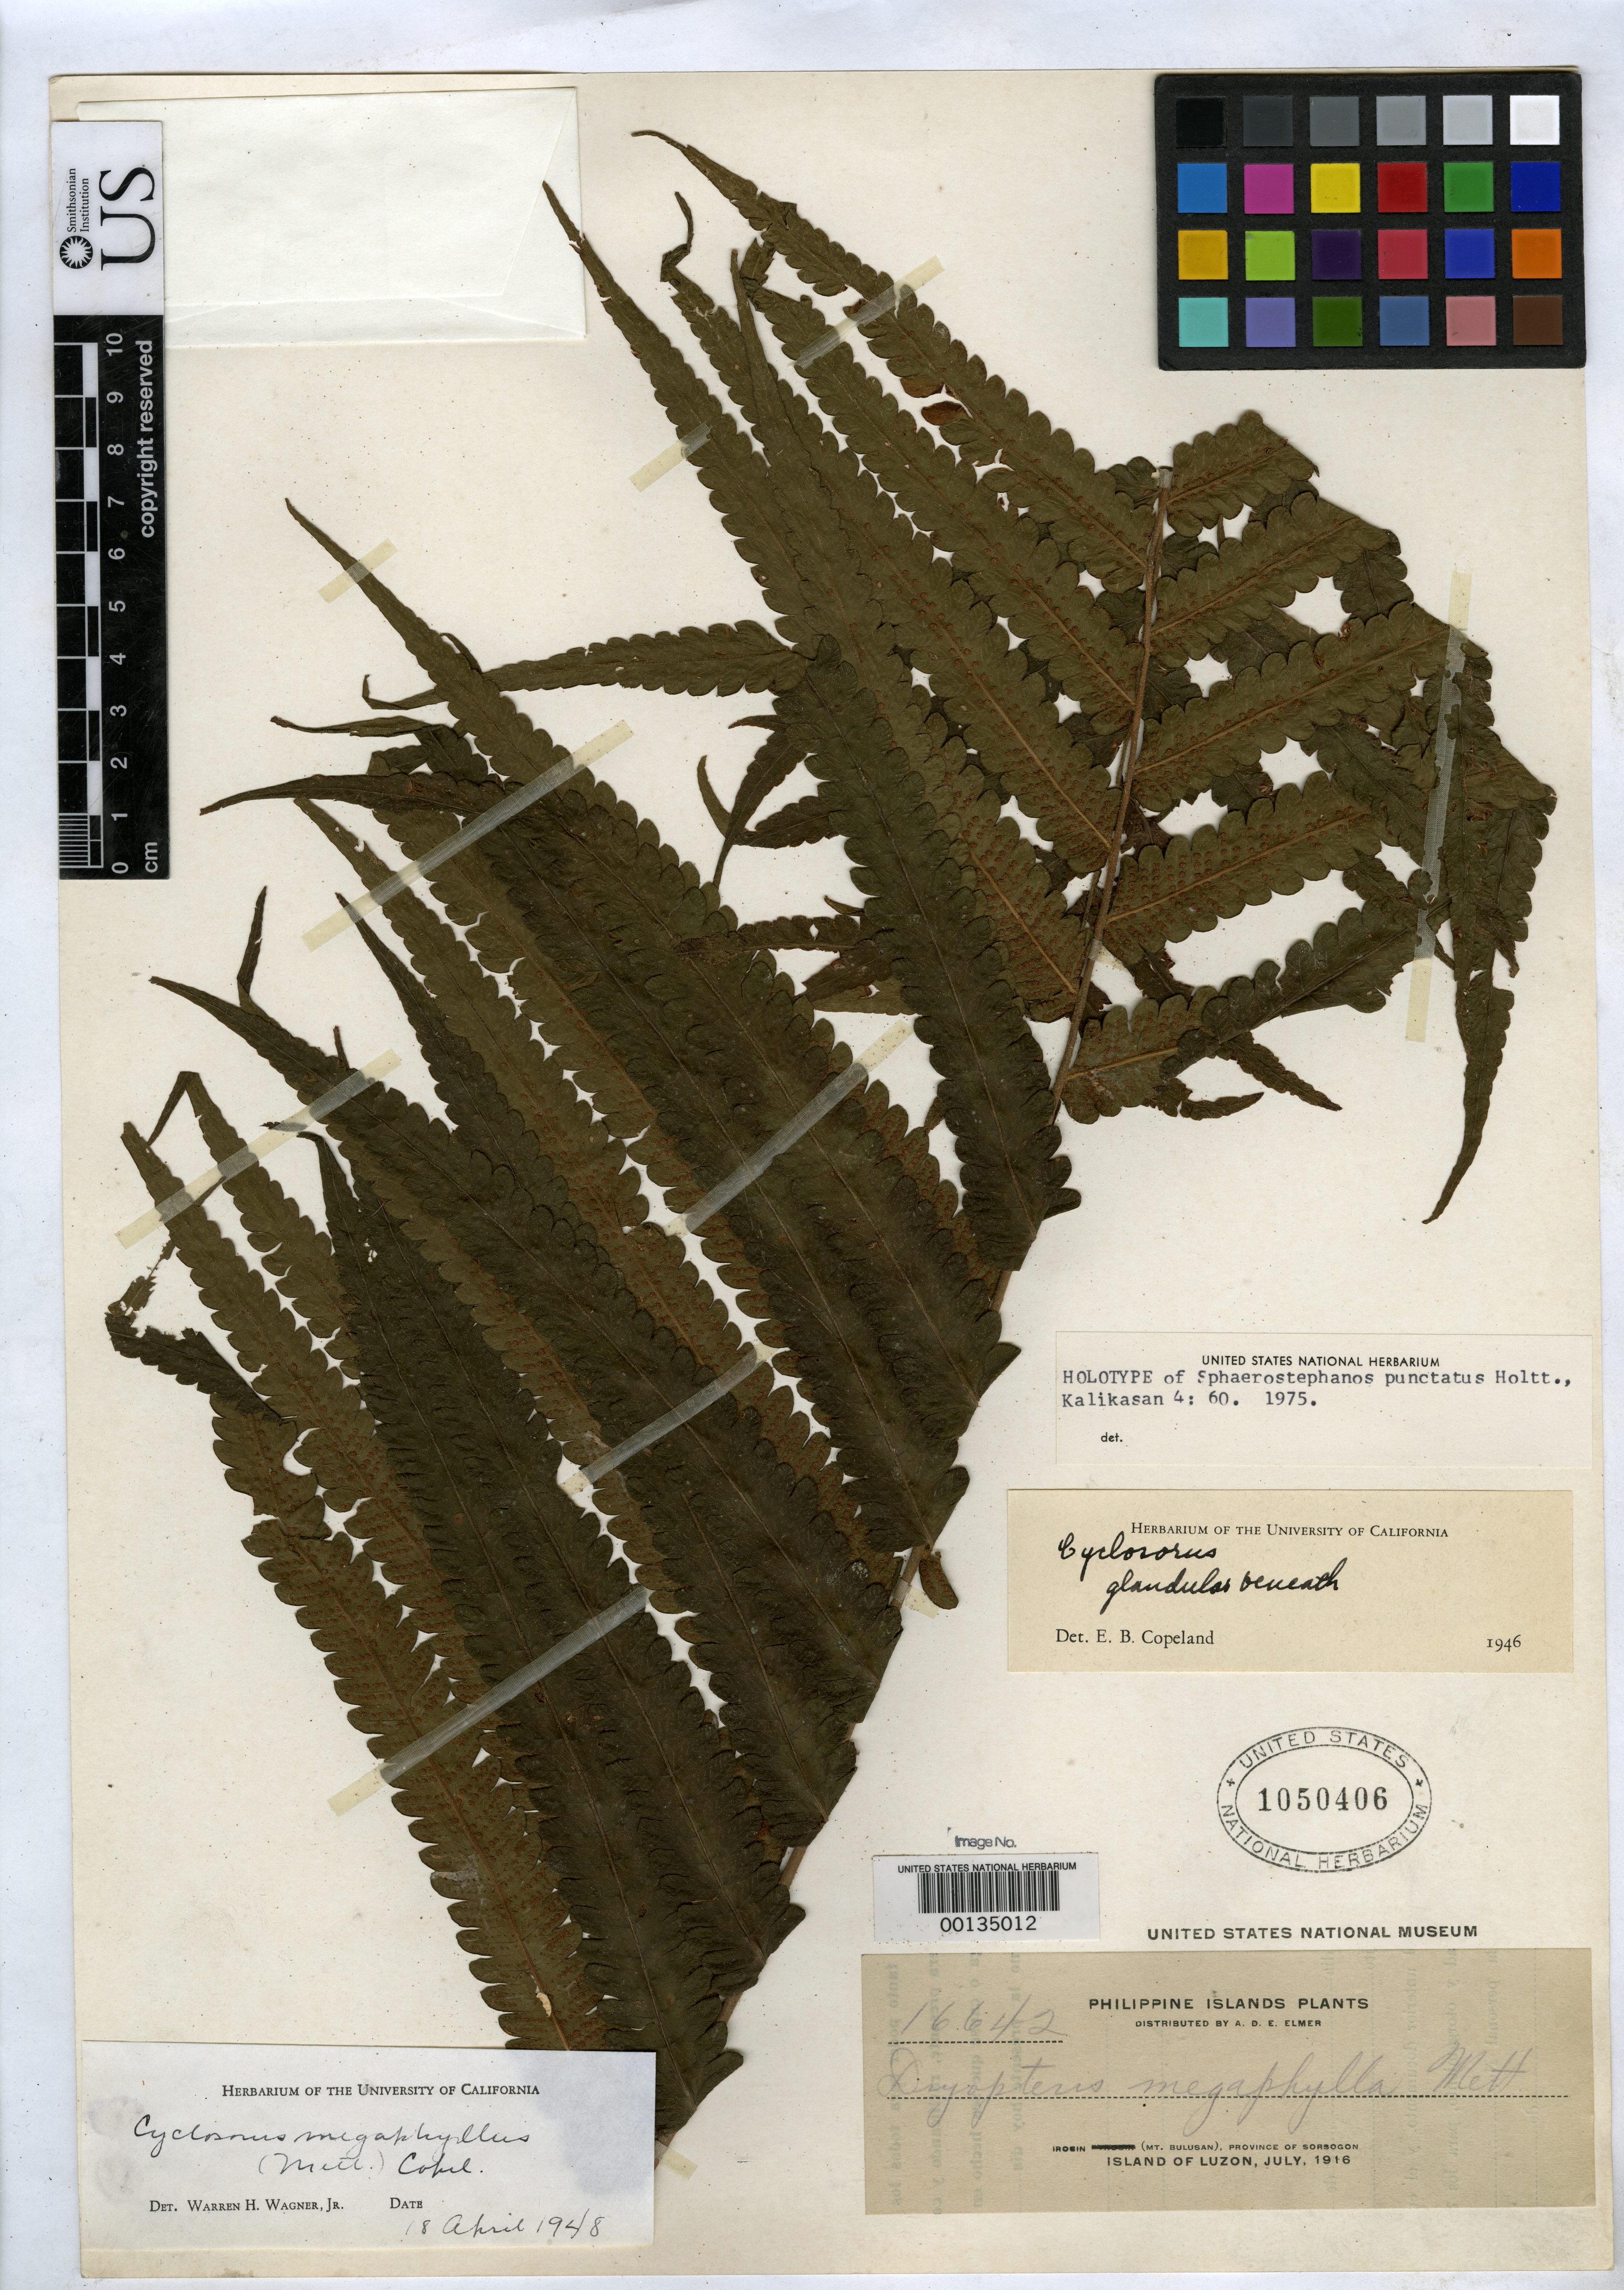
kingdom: Plantae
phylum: Tracheophyta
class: Polypodiopsida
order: Polypodiales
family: Thelypteridaceae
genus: Sphaerostephanos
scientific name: Sphaerostephanos punctatus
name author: Holttum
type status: Holotype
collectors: A. D. E. Elmer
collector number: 16642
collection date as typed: Jul 1916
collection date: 1916-07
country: Philippines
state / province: Bicol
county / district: Sorsogon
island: Luzon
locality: Irosin, Mt. Bulusan.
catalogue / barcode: US 1050406